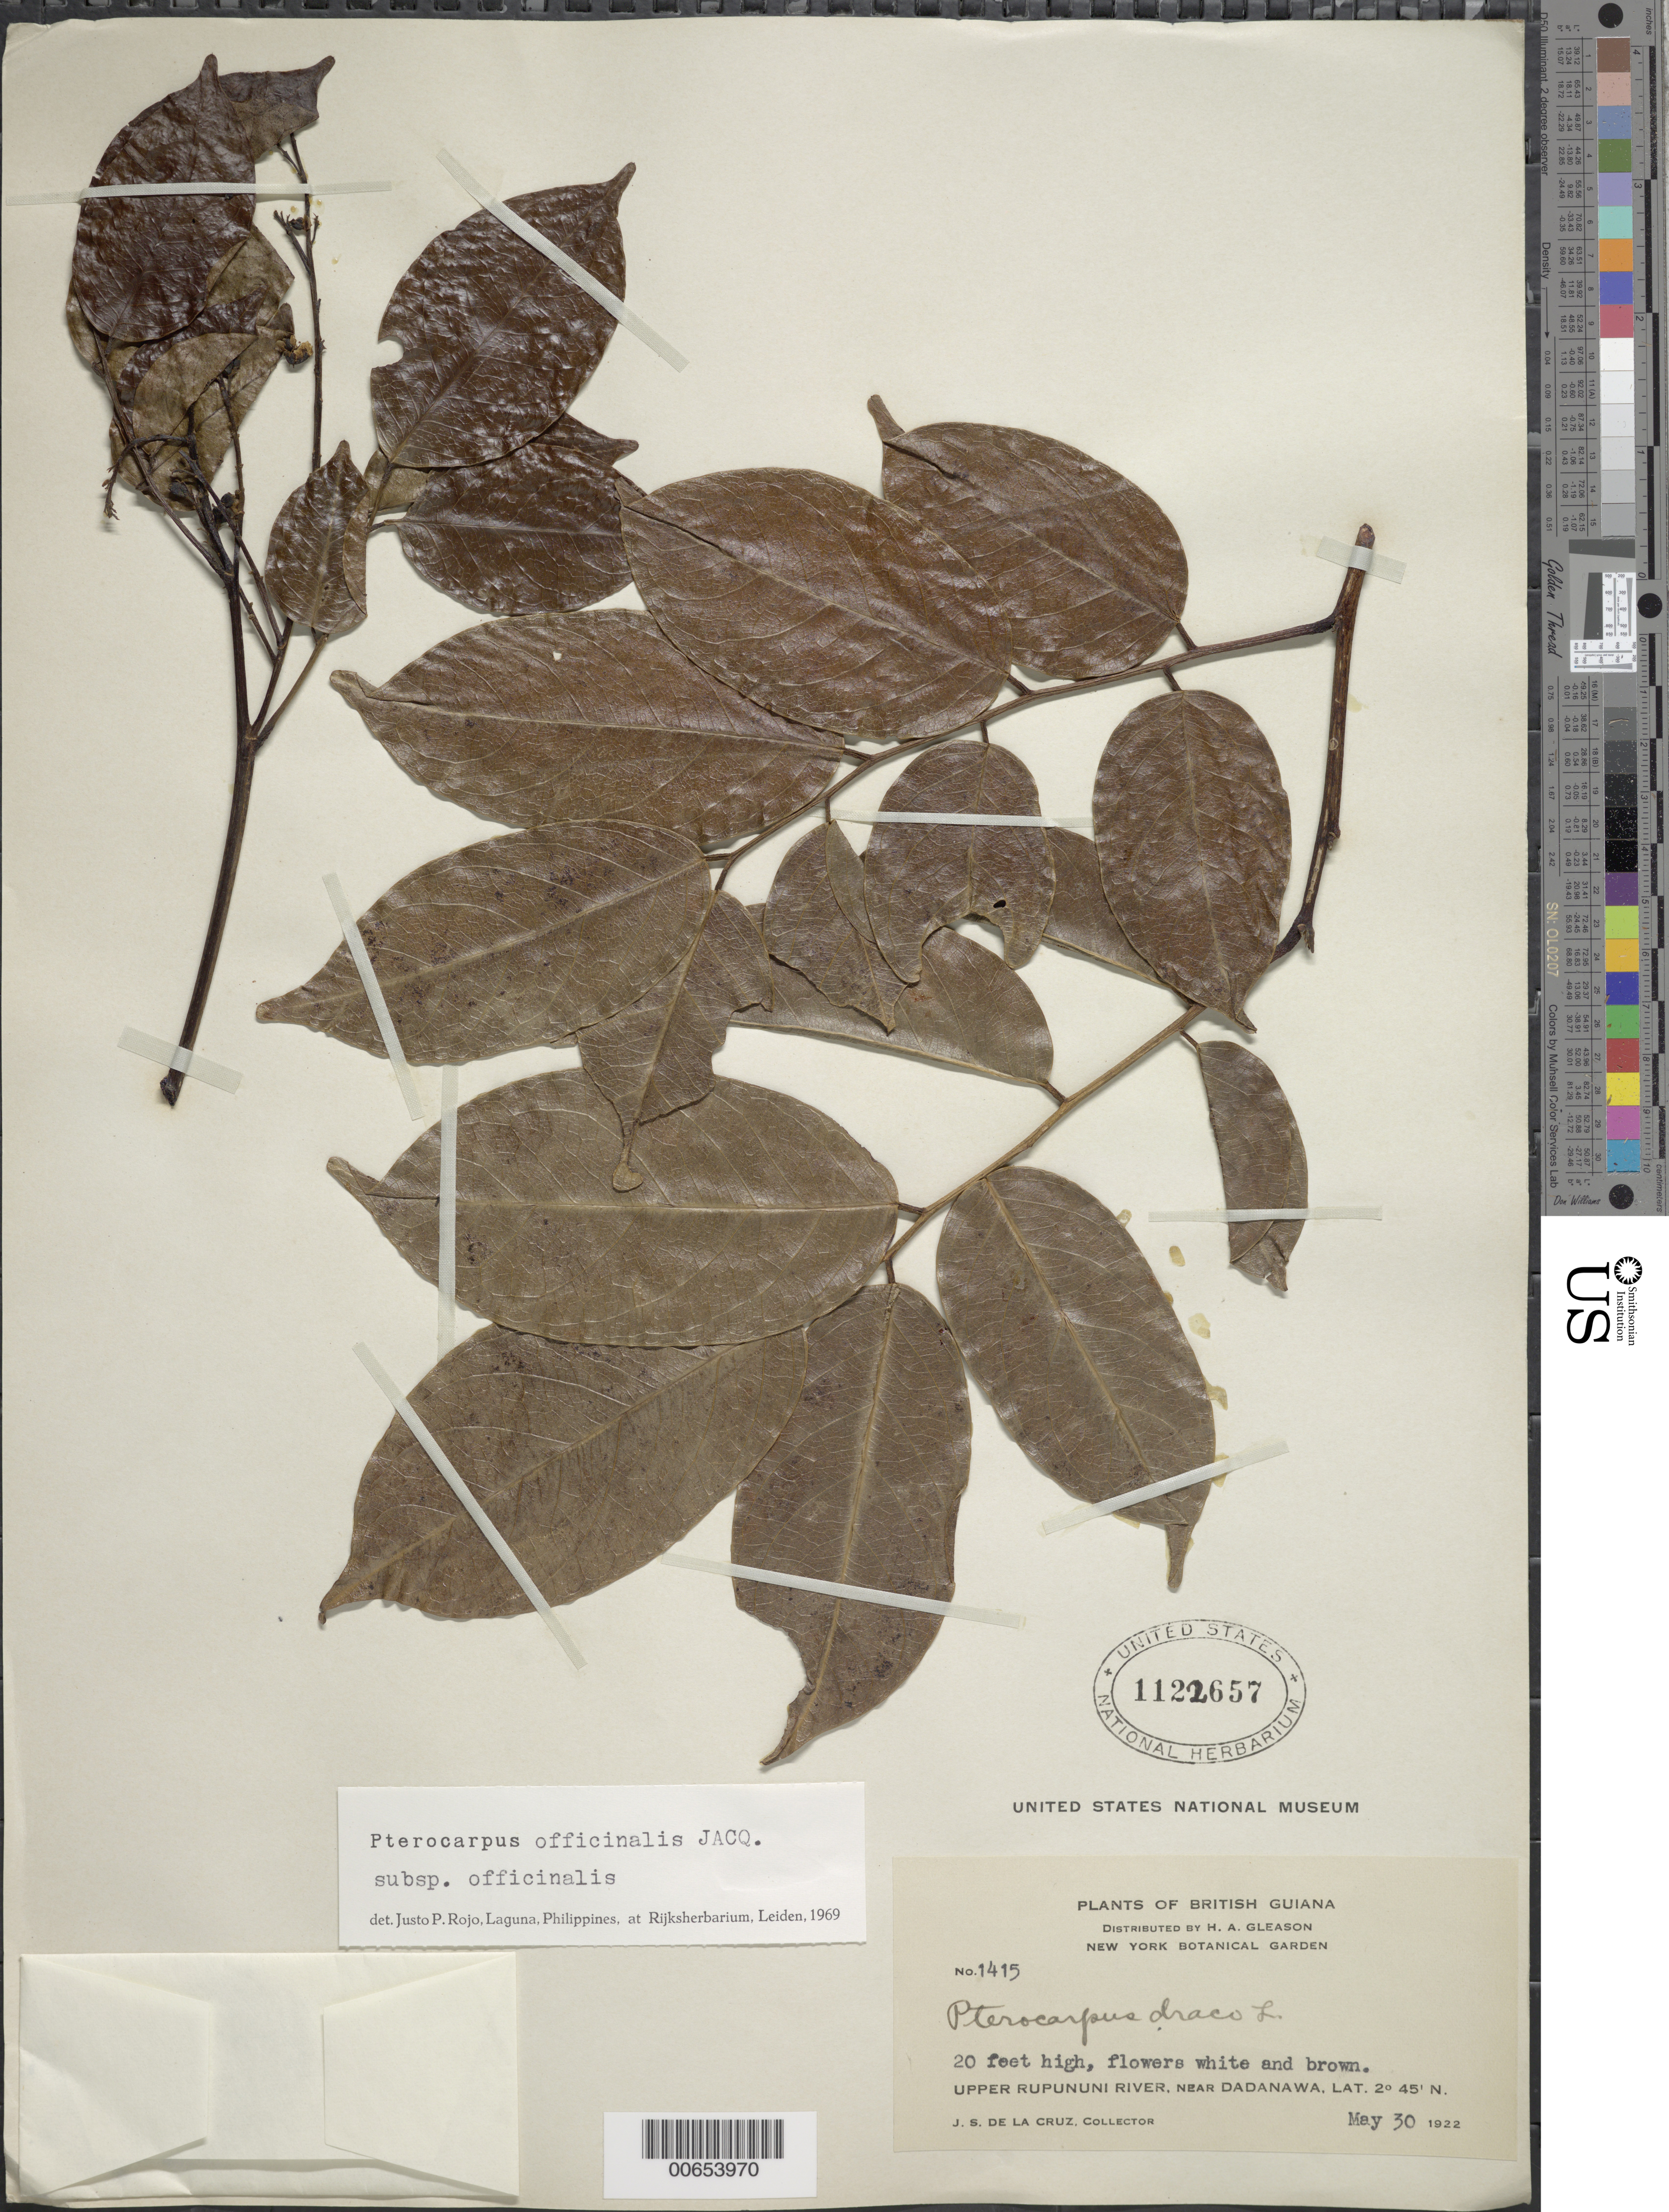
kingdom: Plantae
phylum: Tracheophyta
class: Magnoliopsida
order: Fabales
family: Fabaceae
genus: Pterocarpus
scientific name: Pterocarpus officinalis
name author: Jacq.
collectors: J. S. de la Cruz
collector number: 1415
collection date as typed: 30-May-22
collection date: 1922-05-30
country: Guyana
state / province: U. Takutu-U. Essequibo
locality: Dadanawa, vic., upper Rupununi R.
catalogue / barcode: US 1122657